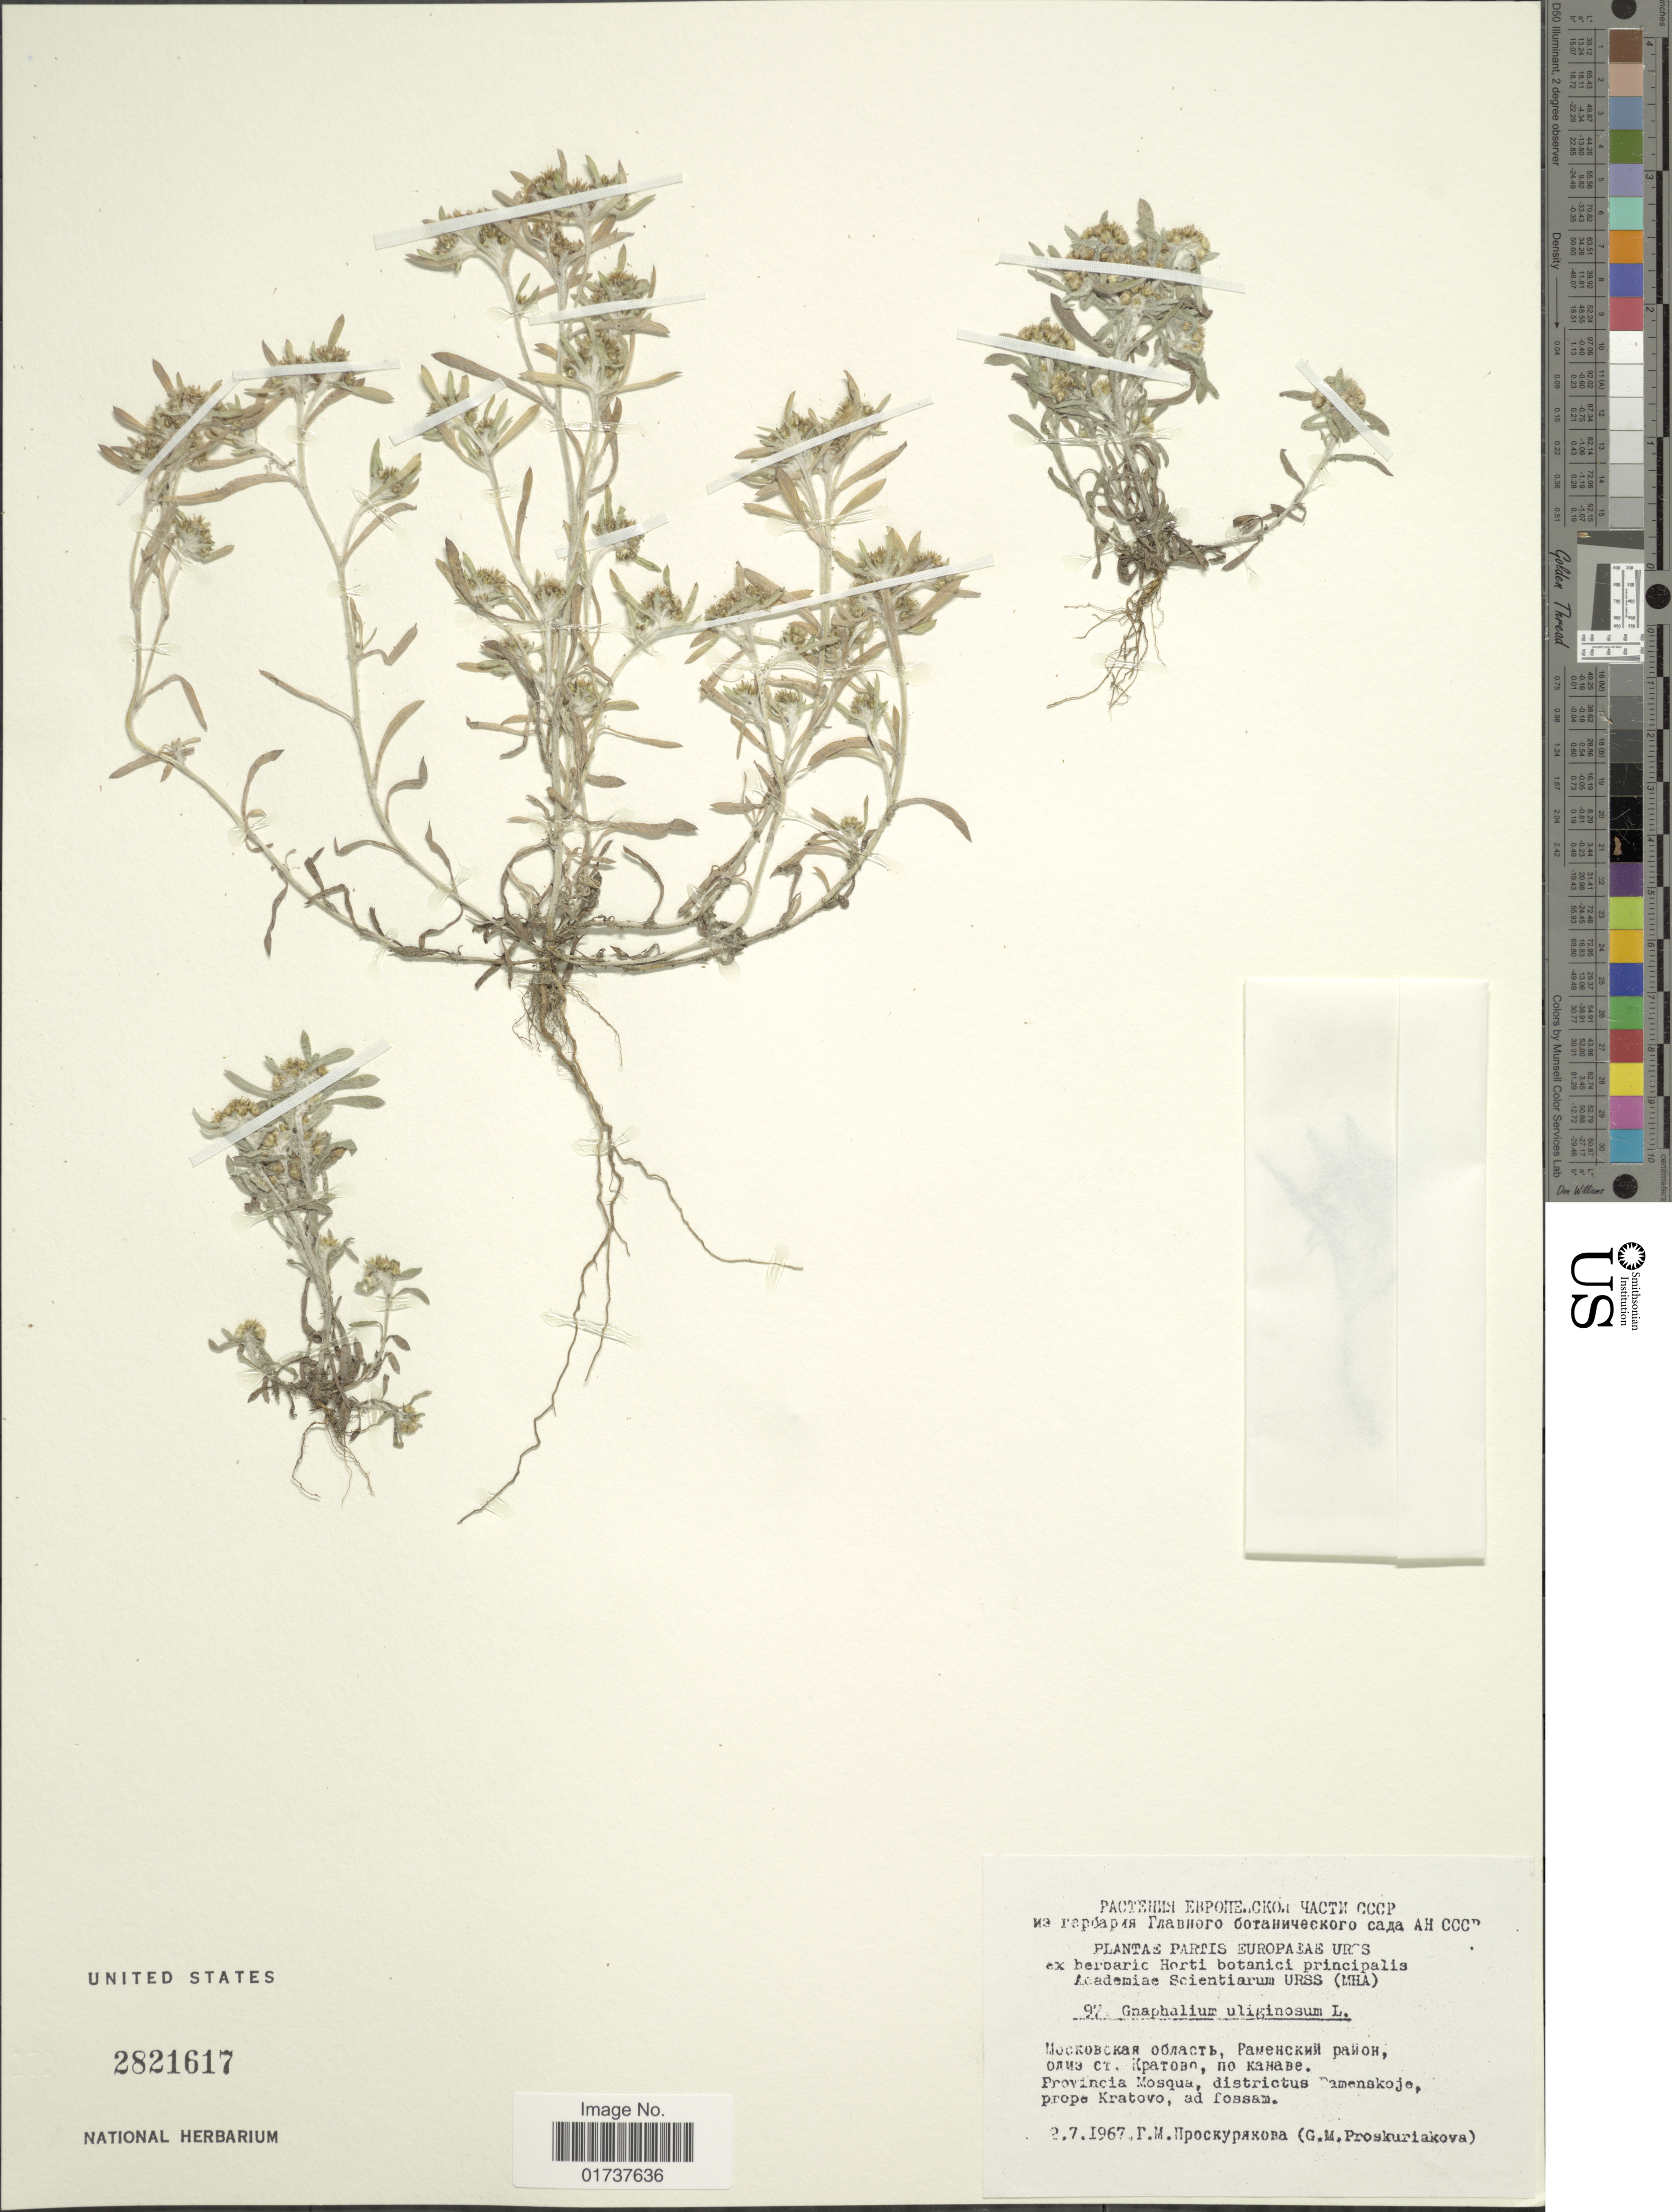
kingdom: Plantae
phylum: Tracheophyta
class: Magnoliopsida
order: Asterales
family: Asteraceae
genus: Gnaphalium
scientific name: Gnaphalium uliginosum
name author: L.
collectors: G. Proskuriakova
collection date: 1967-07-02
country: France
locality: Paris Europaeae URSS, Provincia Mosqua, districtus Damenkoje, prope Kratovo, ad fossam, [Foreign script]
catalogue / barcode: US 2821617